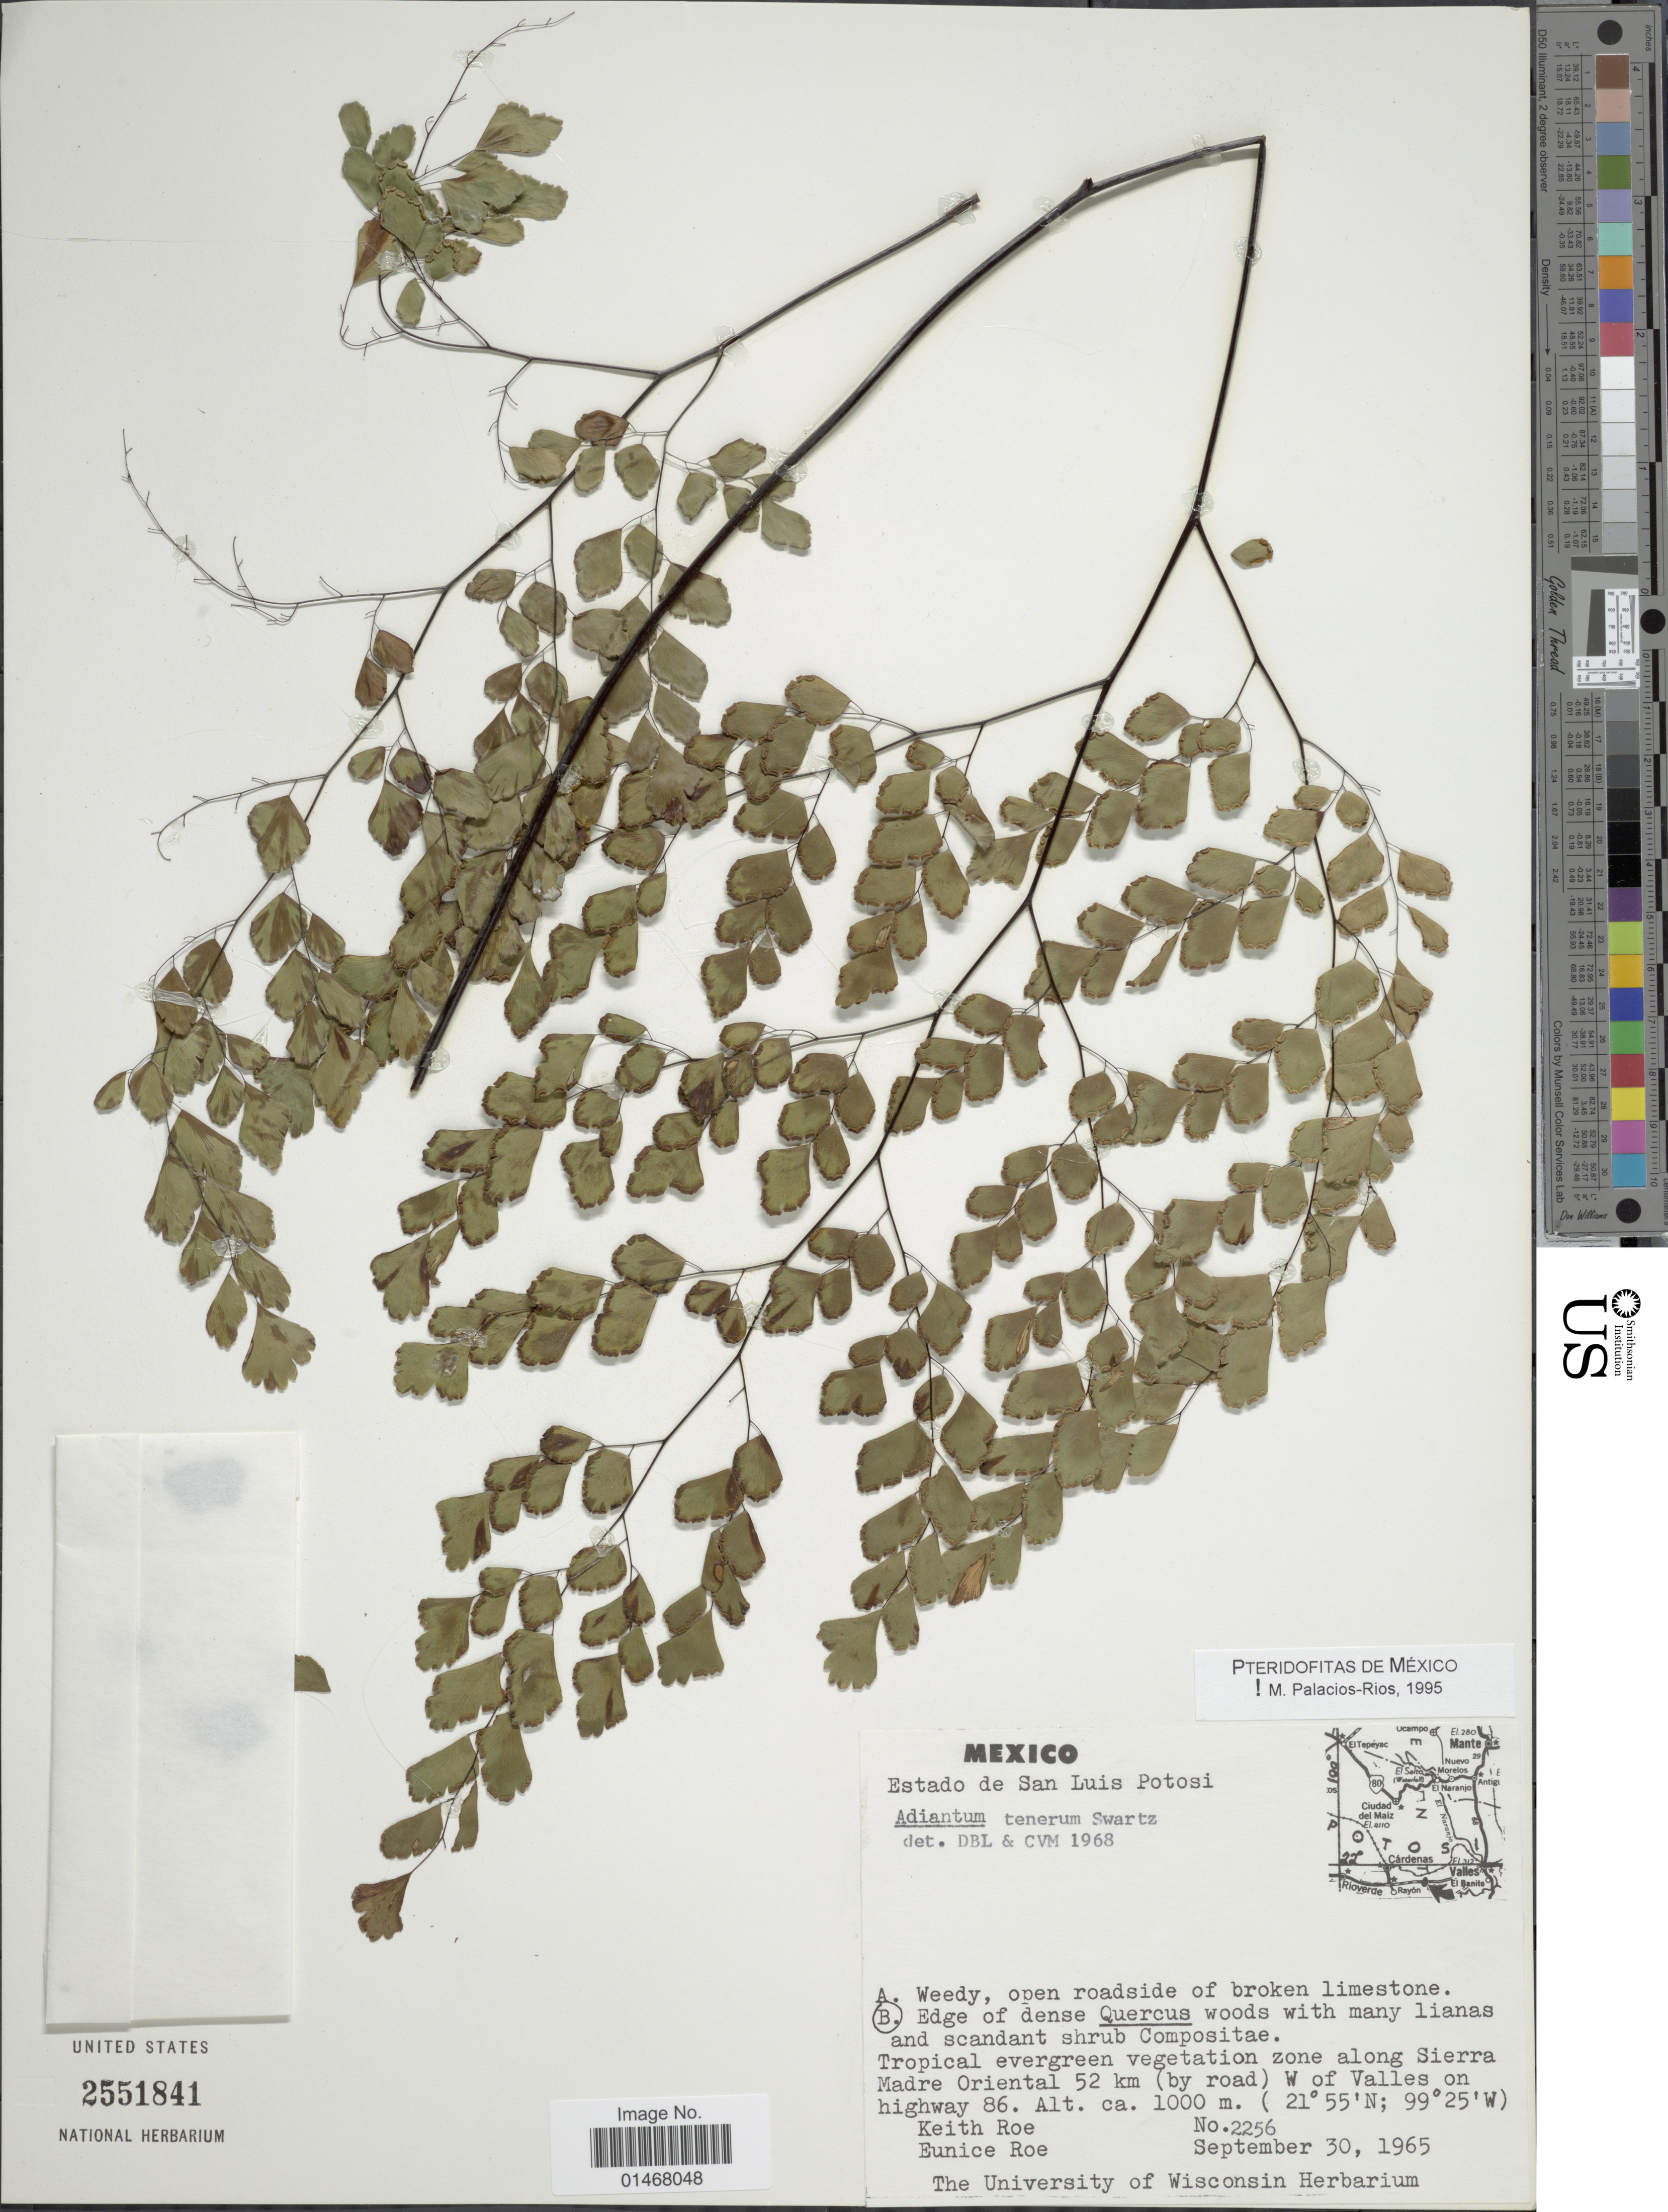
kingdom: Plantae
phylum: Tracheophyta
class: Polypodiopsida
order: Polypodiales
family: Pteridaceae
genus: Adiantum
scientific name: Adiantum tenerum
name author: Sw.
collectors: K. E. Roe & E. Roe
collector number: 2256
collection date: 1965-09-30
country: Mexico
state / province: San Luis Potosí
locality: Tropical evergreen vegetation zone along Sierra Madre Oriental 52 km (by road) W of Valles on highway 86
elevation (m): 1000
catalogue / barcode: US 2551841